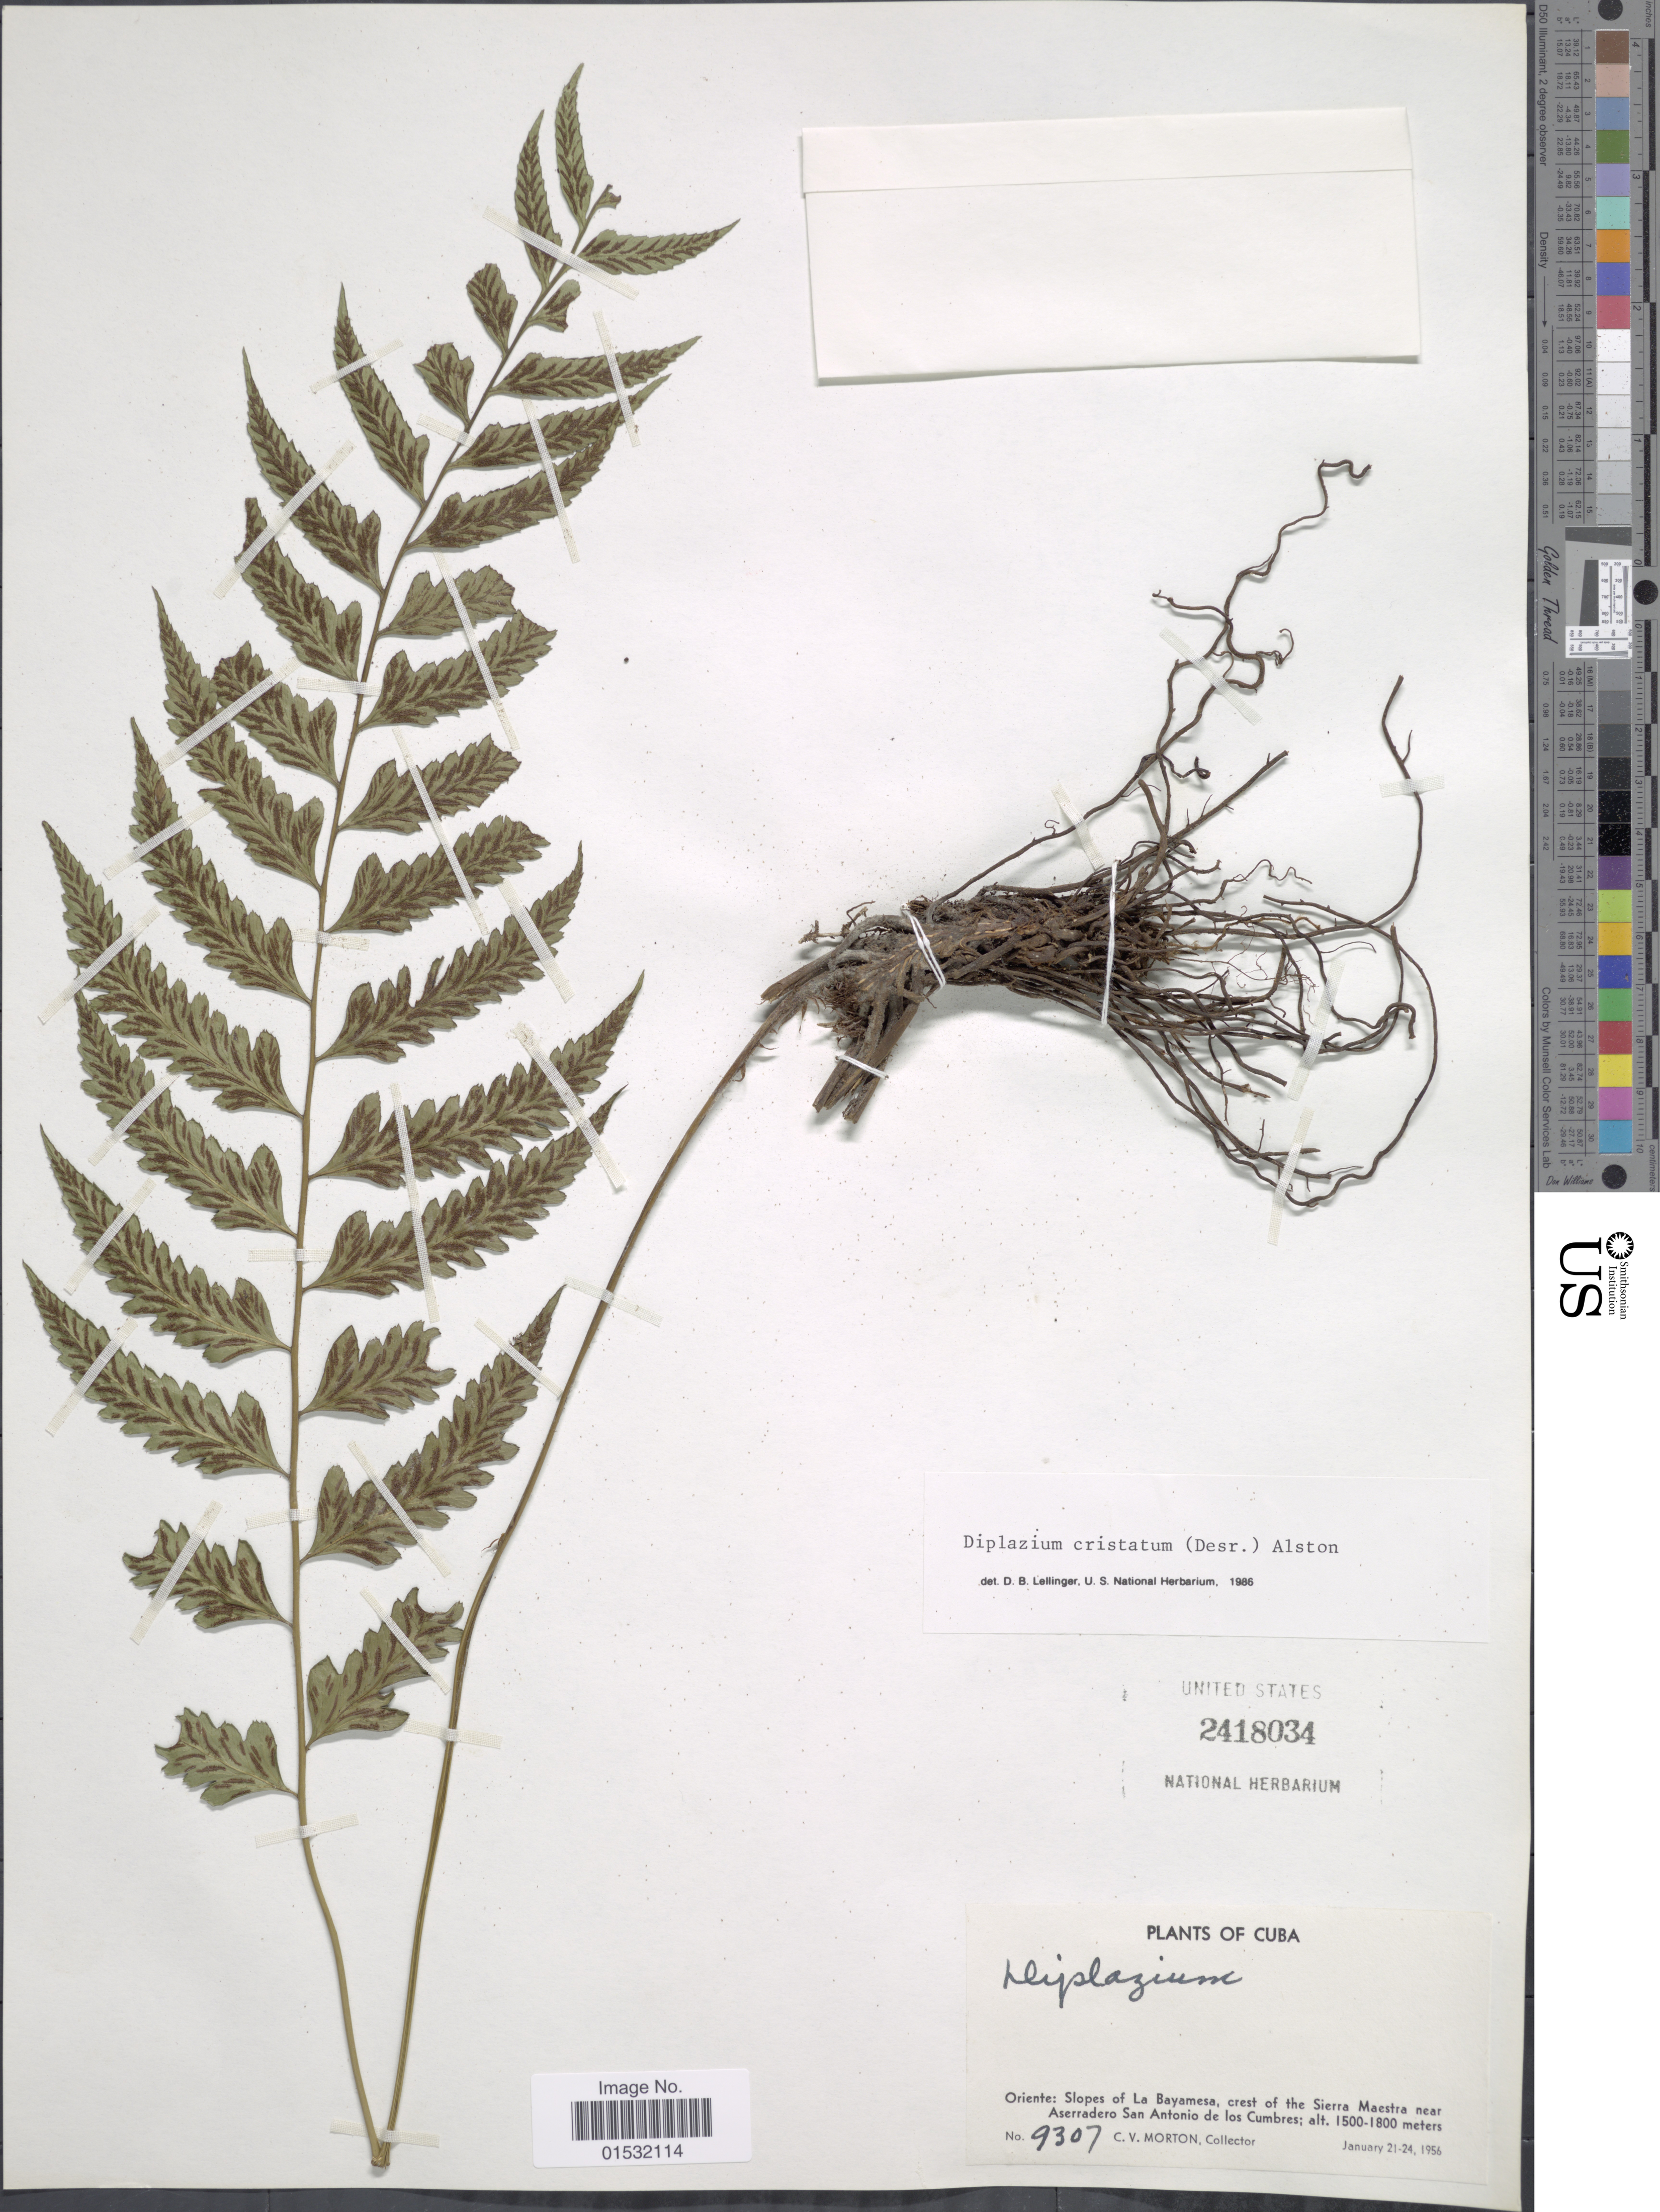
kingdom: Plantae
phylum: Tracheophyta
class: Polypodiopsida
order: Polypodiales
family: Athyriaceae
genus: Diplazium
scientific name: Diplazium cristatum x D. unilobum (Poir.) Hieron.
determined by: Sánchez, C.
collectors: C. V. Morton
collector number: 9307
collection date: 1956-01-21/1956-01-24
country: Cuba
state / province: Oriente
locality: Slopes of La Bayamesa, crest of the Sierra Maestra near Aserrado San Antonio de los Cumbres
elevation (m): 1500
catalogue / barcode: US 2418034